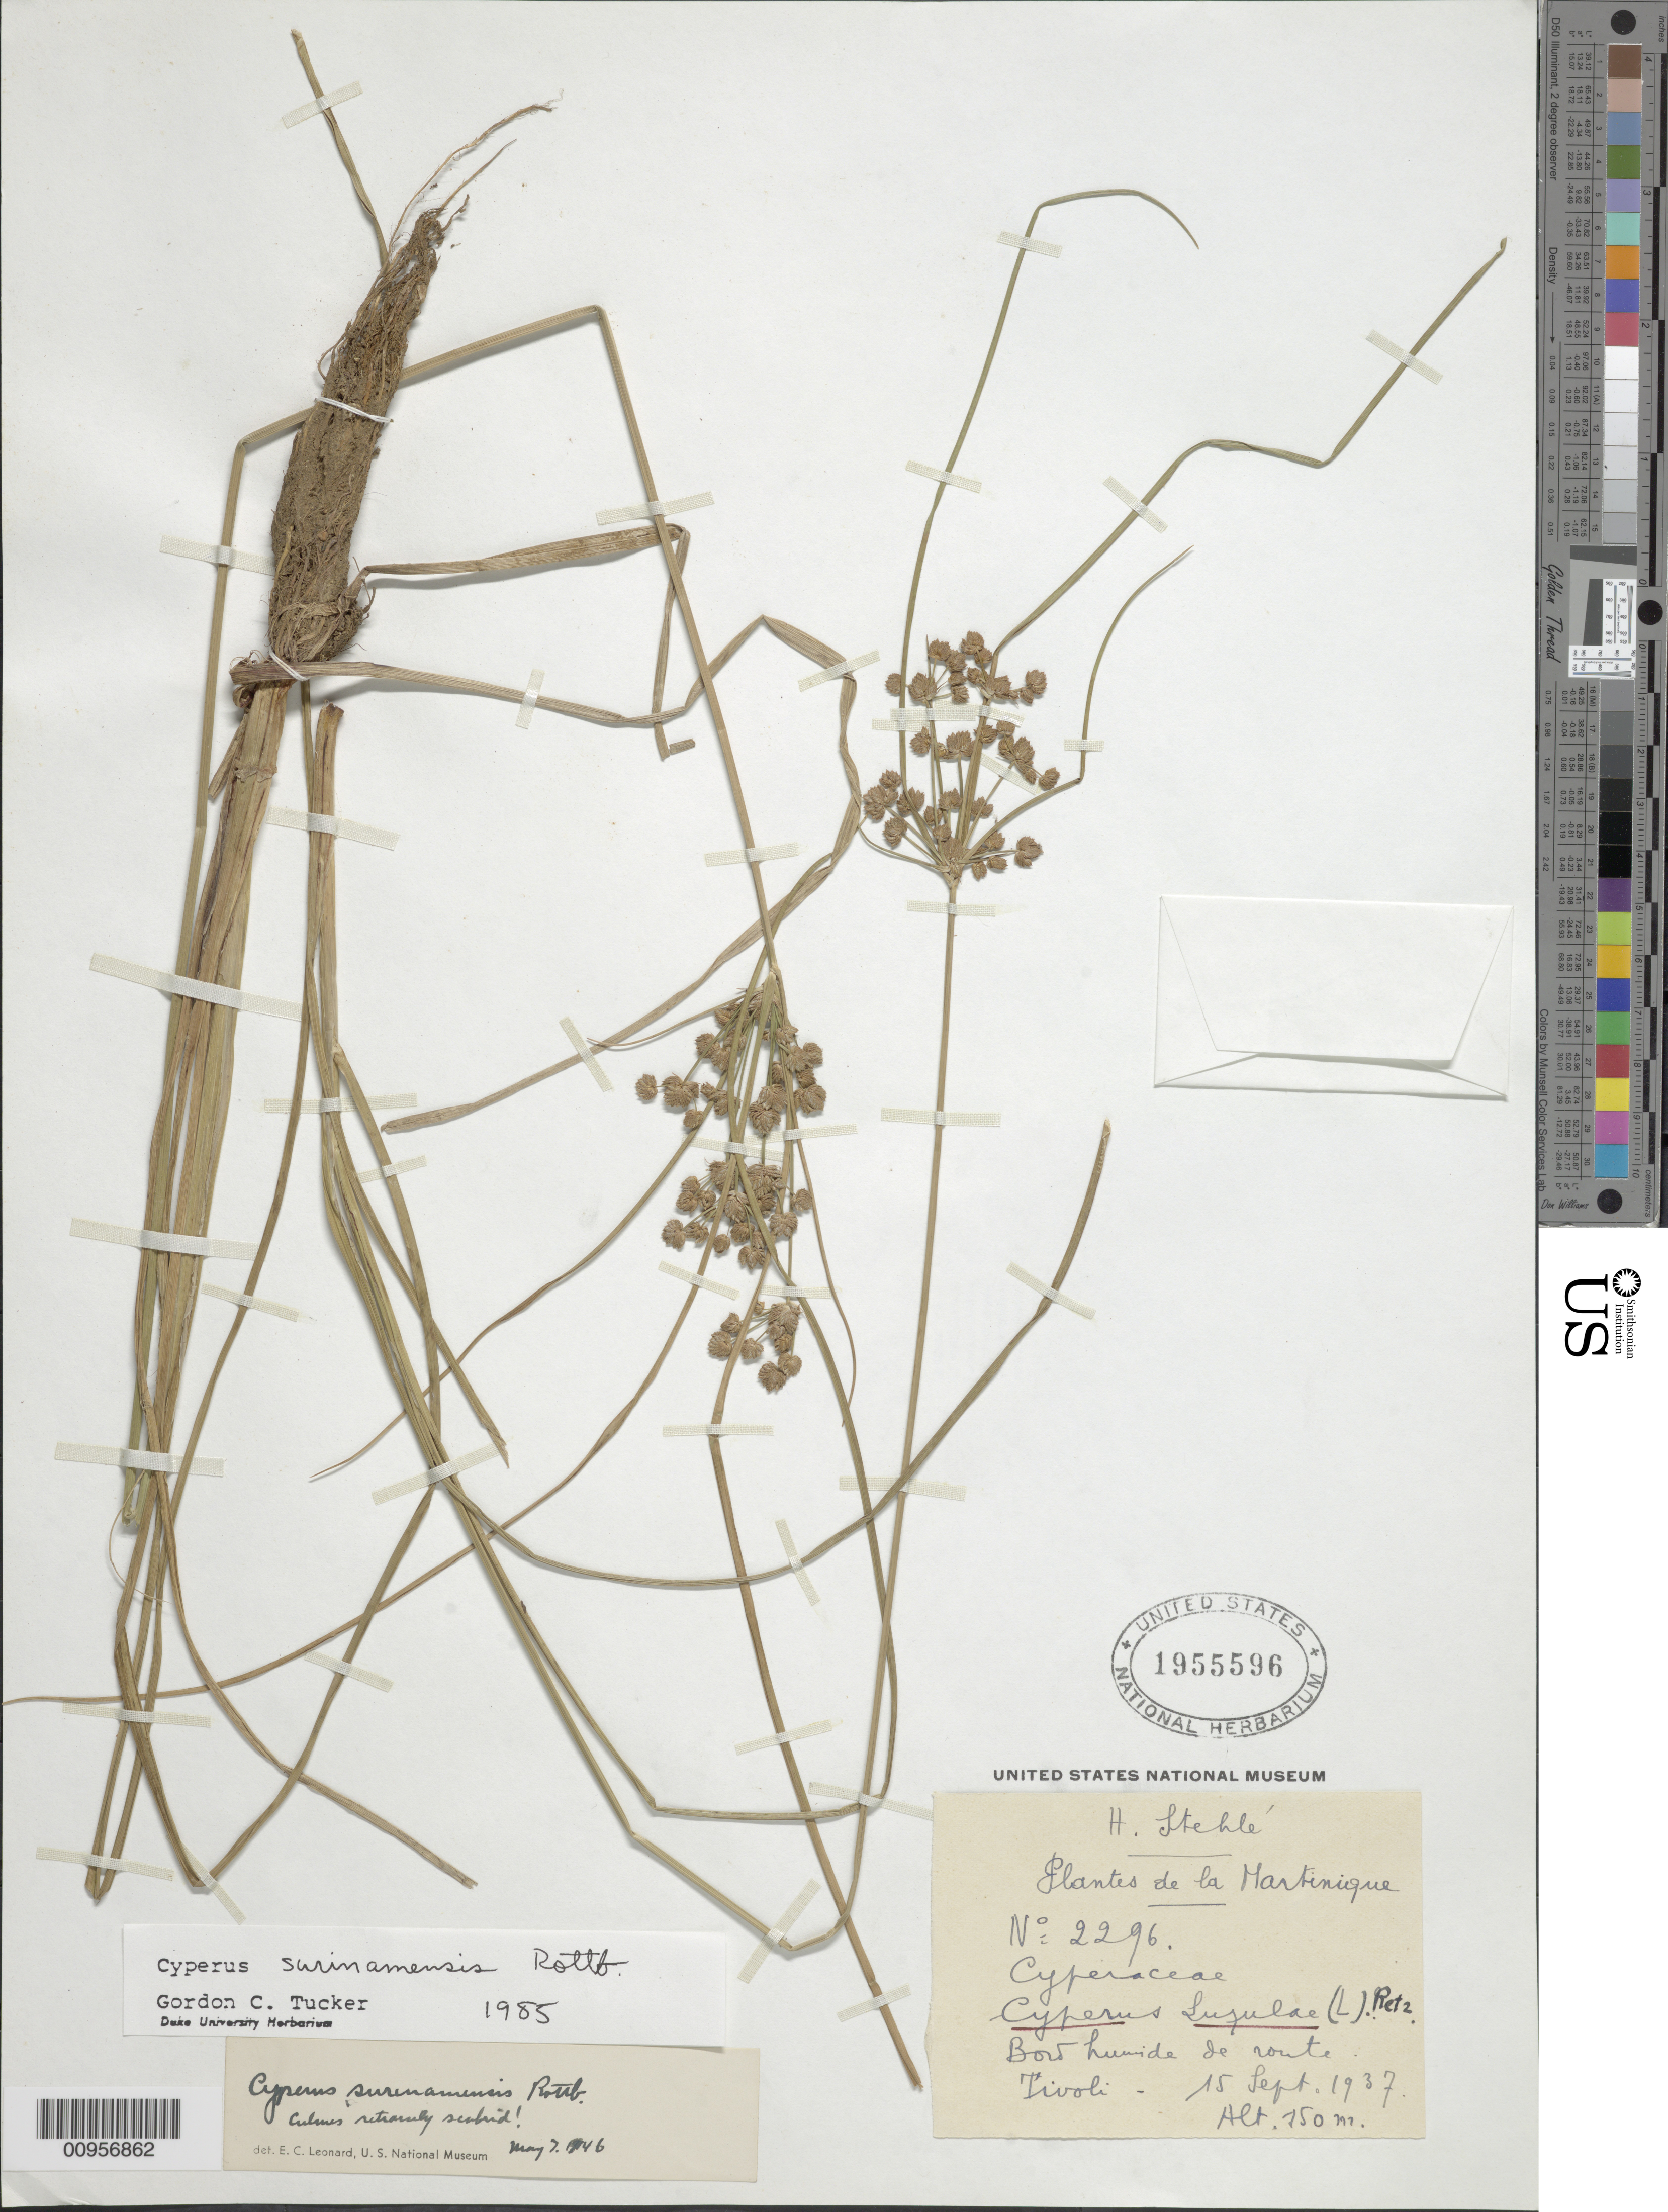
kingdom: Plantae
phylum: Tracheophyta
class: Liliopsida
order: Poales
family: Cyperaceae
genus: Cyperus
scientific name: Cyperus surinamensis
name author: Rottb.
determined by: Tucker, G. C.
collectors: H. Stehlé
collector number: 2296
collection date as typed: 15 Sep 1937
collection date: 1937-09-15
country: Martinique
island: Martinique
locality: De route Tivoli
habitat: Bord humide de route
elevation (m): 150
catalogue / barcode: US 1955596